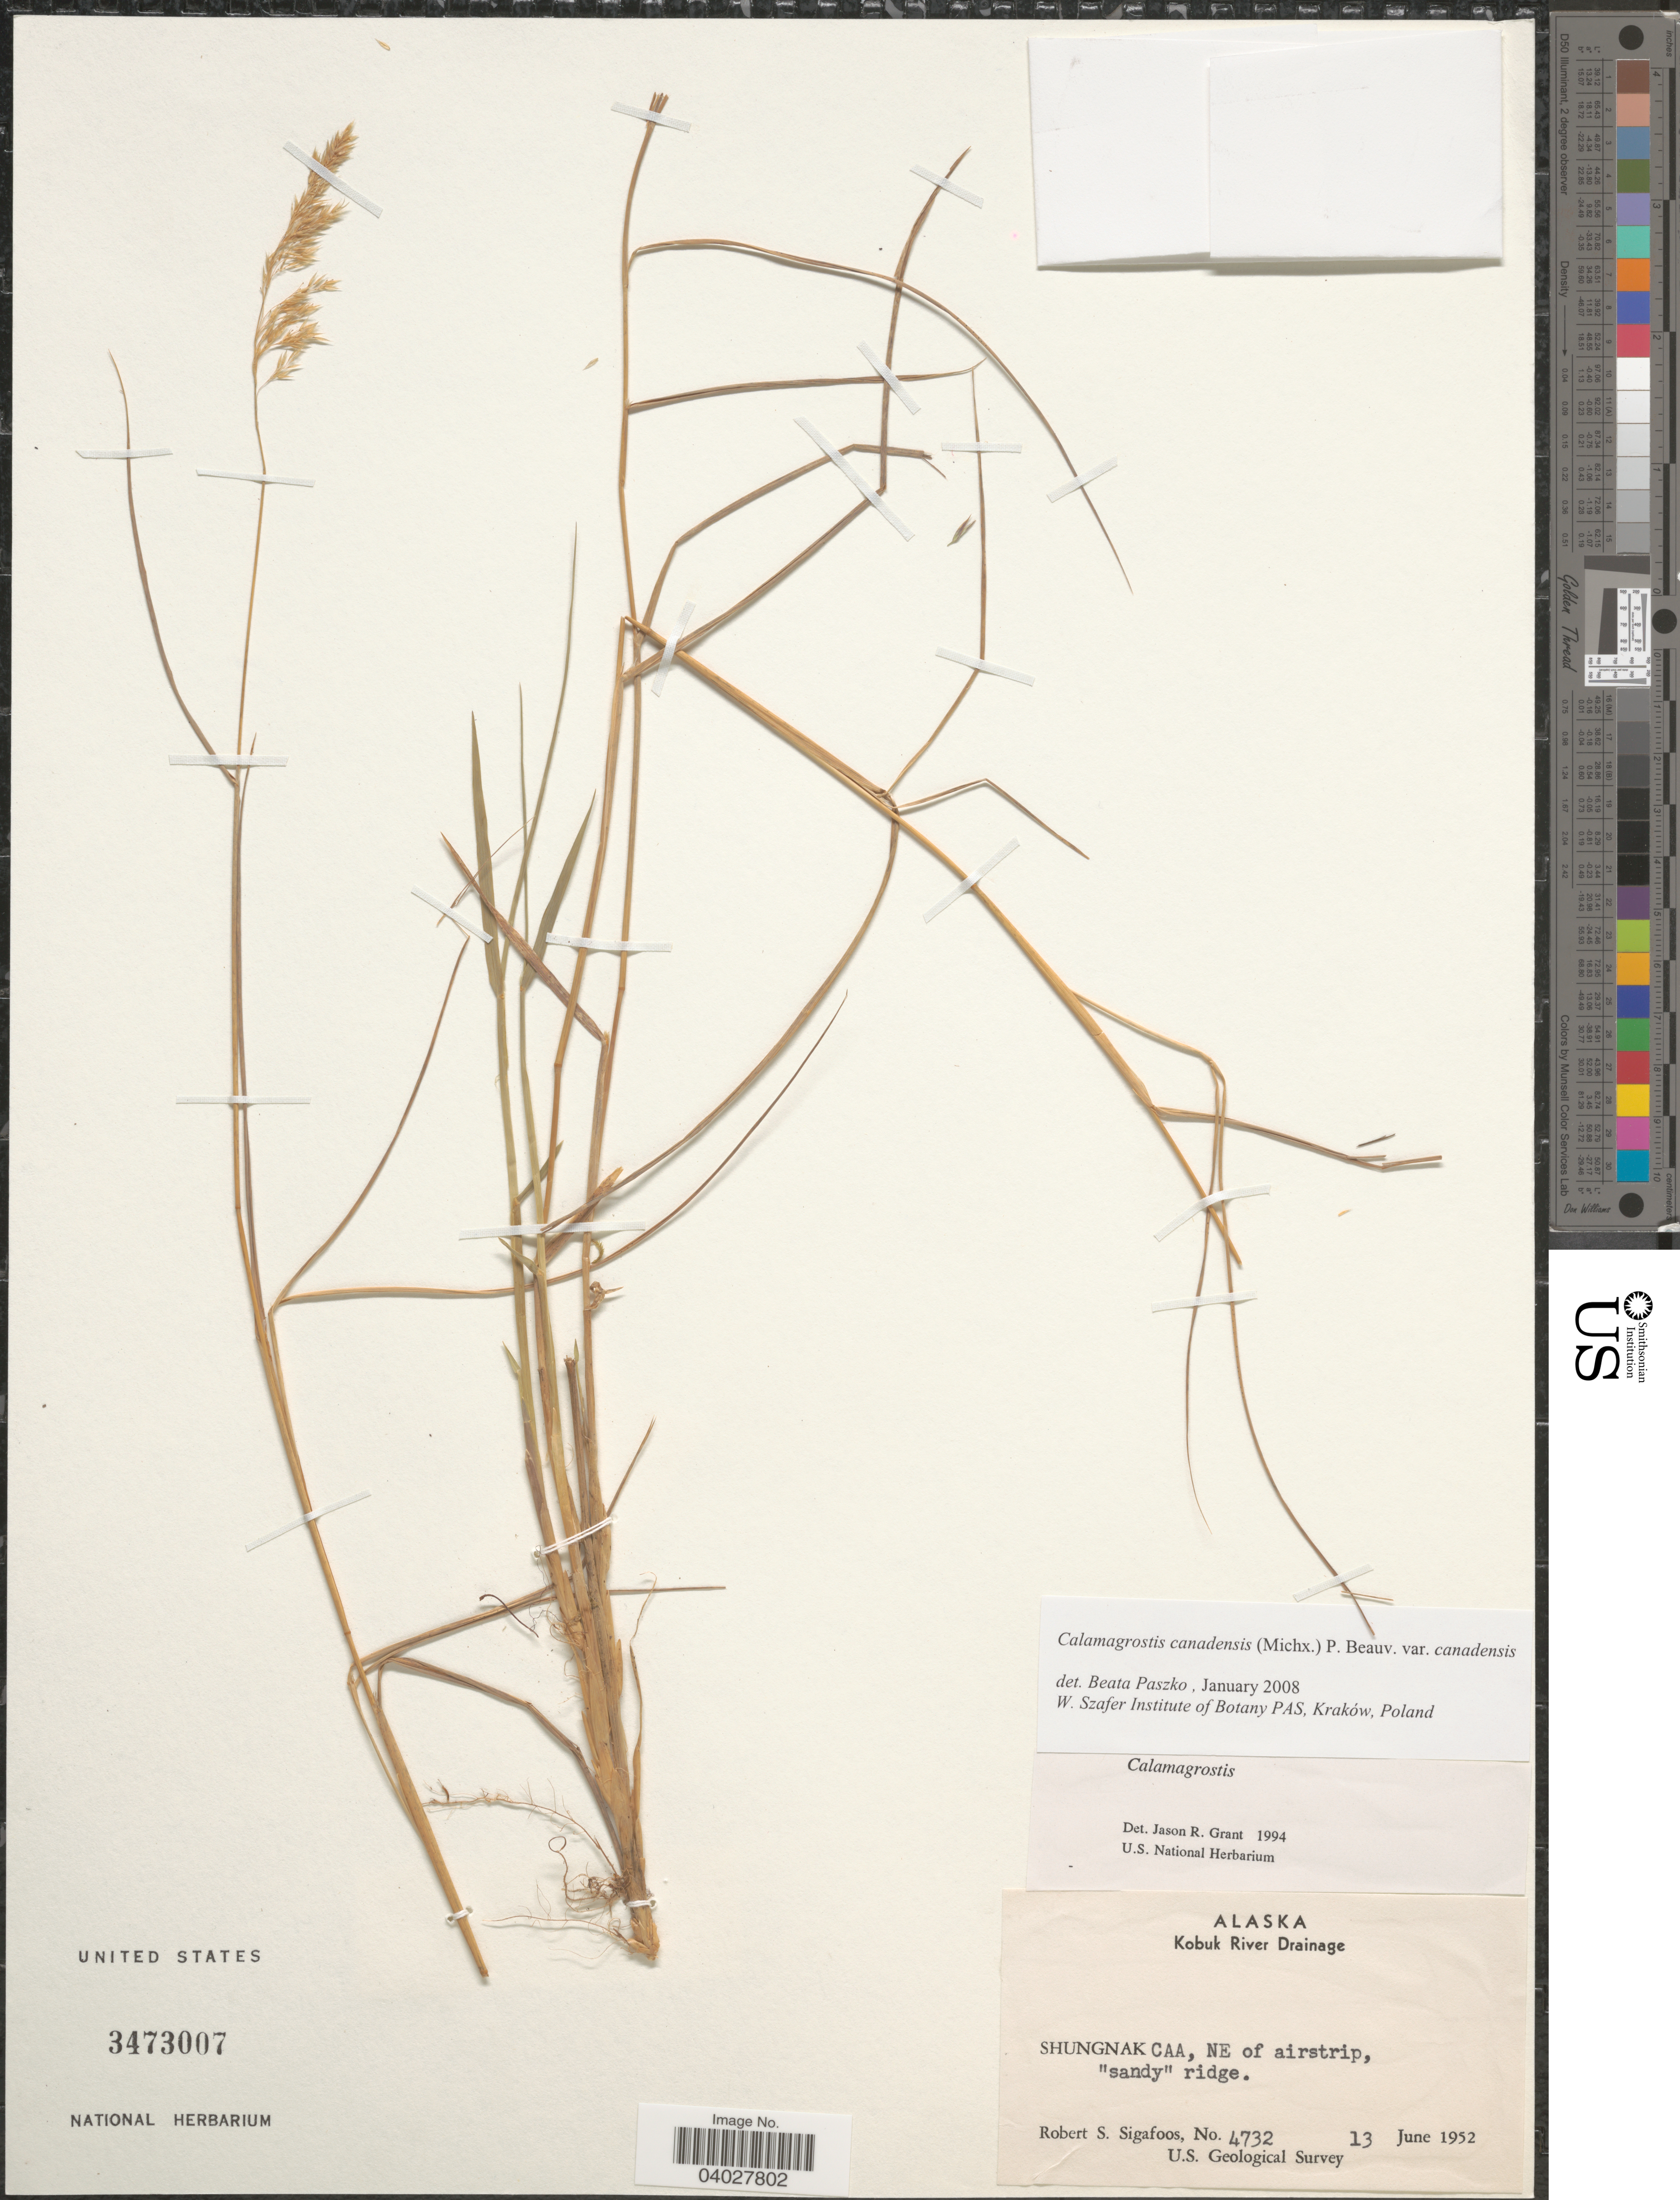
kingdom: Plantae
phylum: Tracheophyta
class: Liliopsida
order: Poales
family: Poaceae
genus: Calamagrostis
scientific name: Calamagrostis canadensis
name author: (Michx.) P. Beauv.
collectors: R. Sigafoos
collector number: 4732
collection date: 1952-06-13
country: United States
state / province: Alaska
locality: Kobuk River Drainage. Shungnakcaa, NE of airstrip.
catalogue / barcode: US 3473007